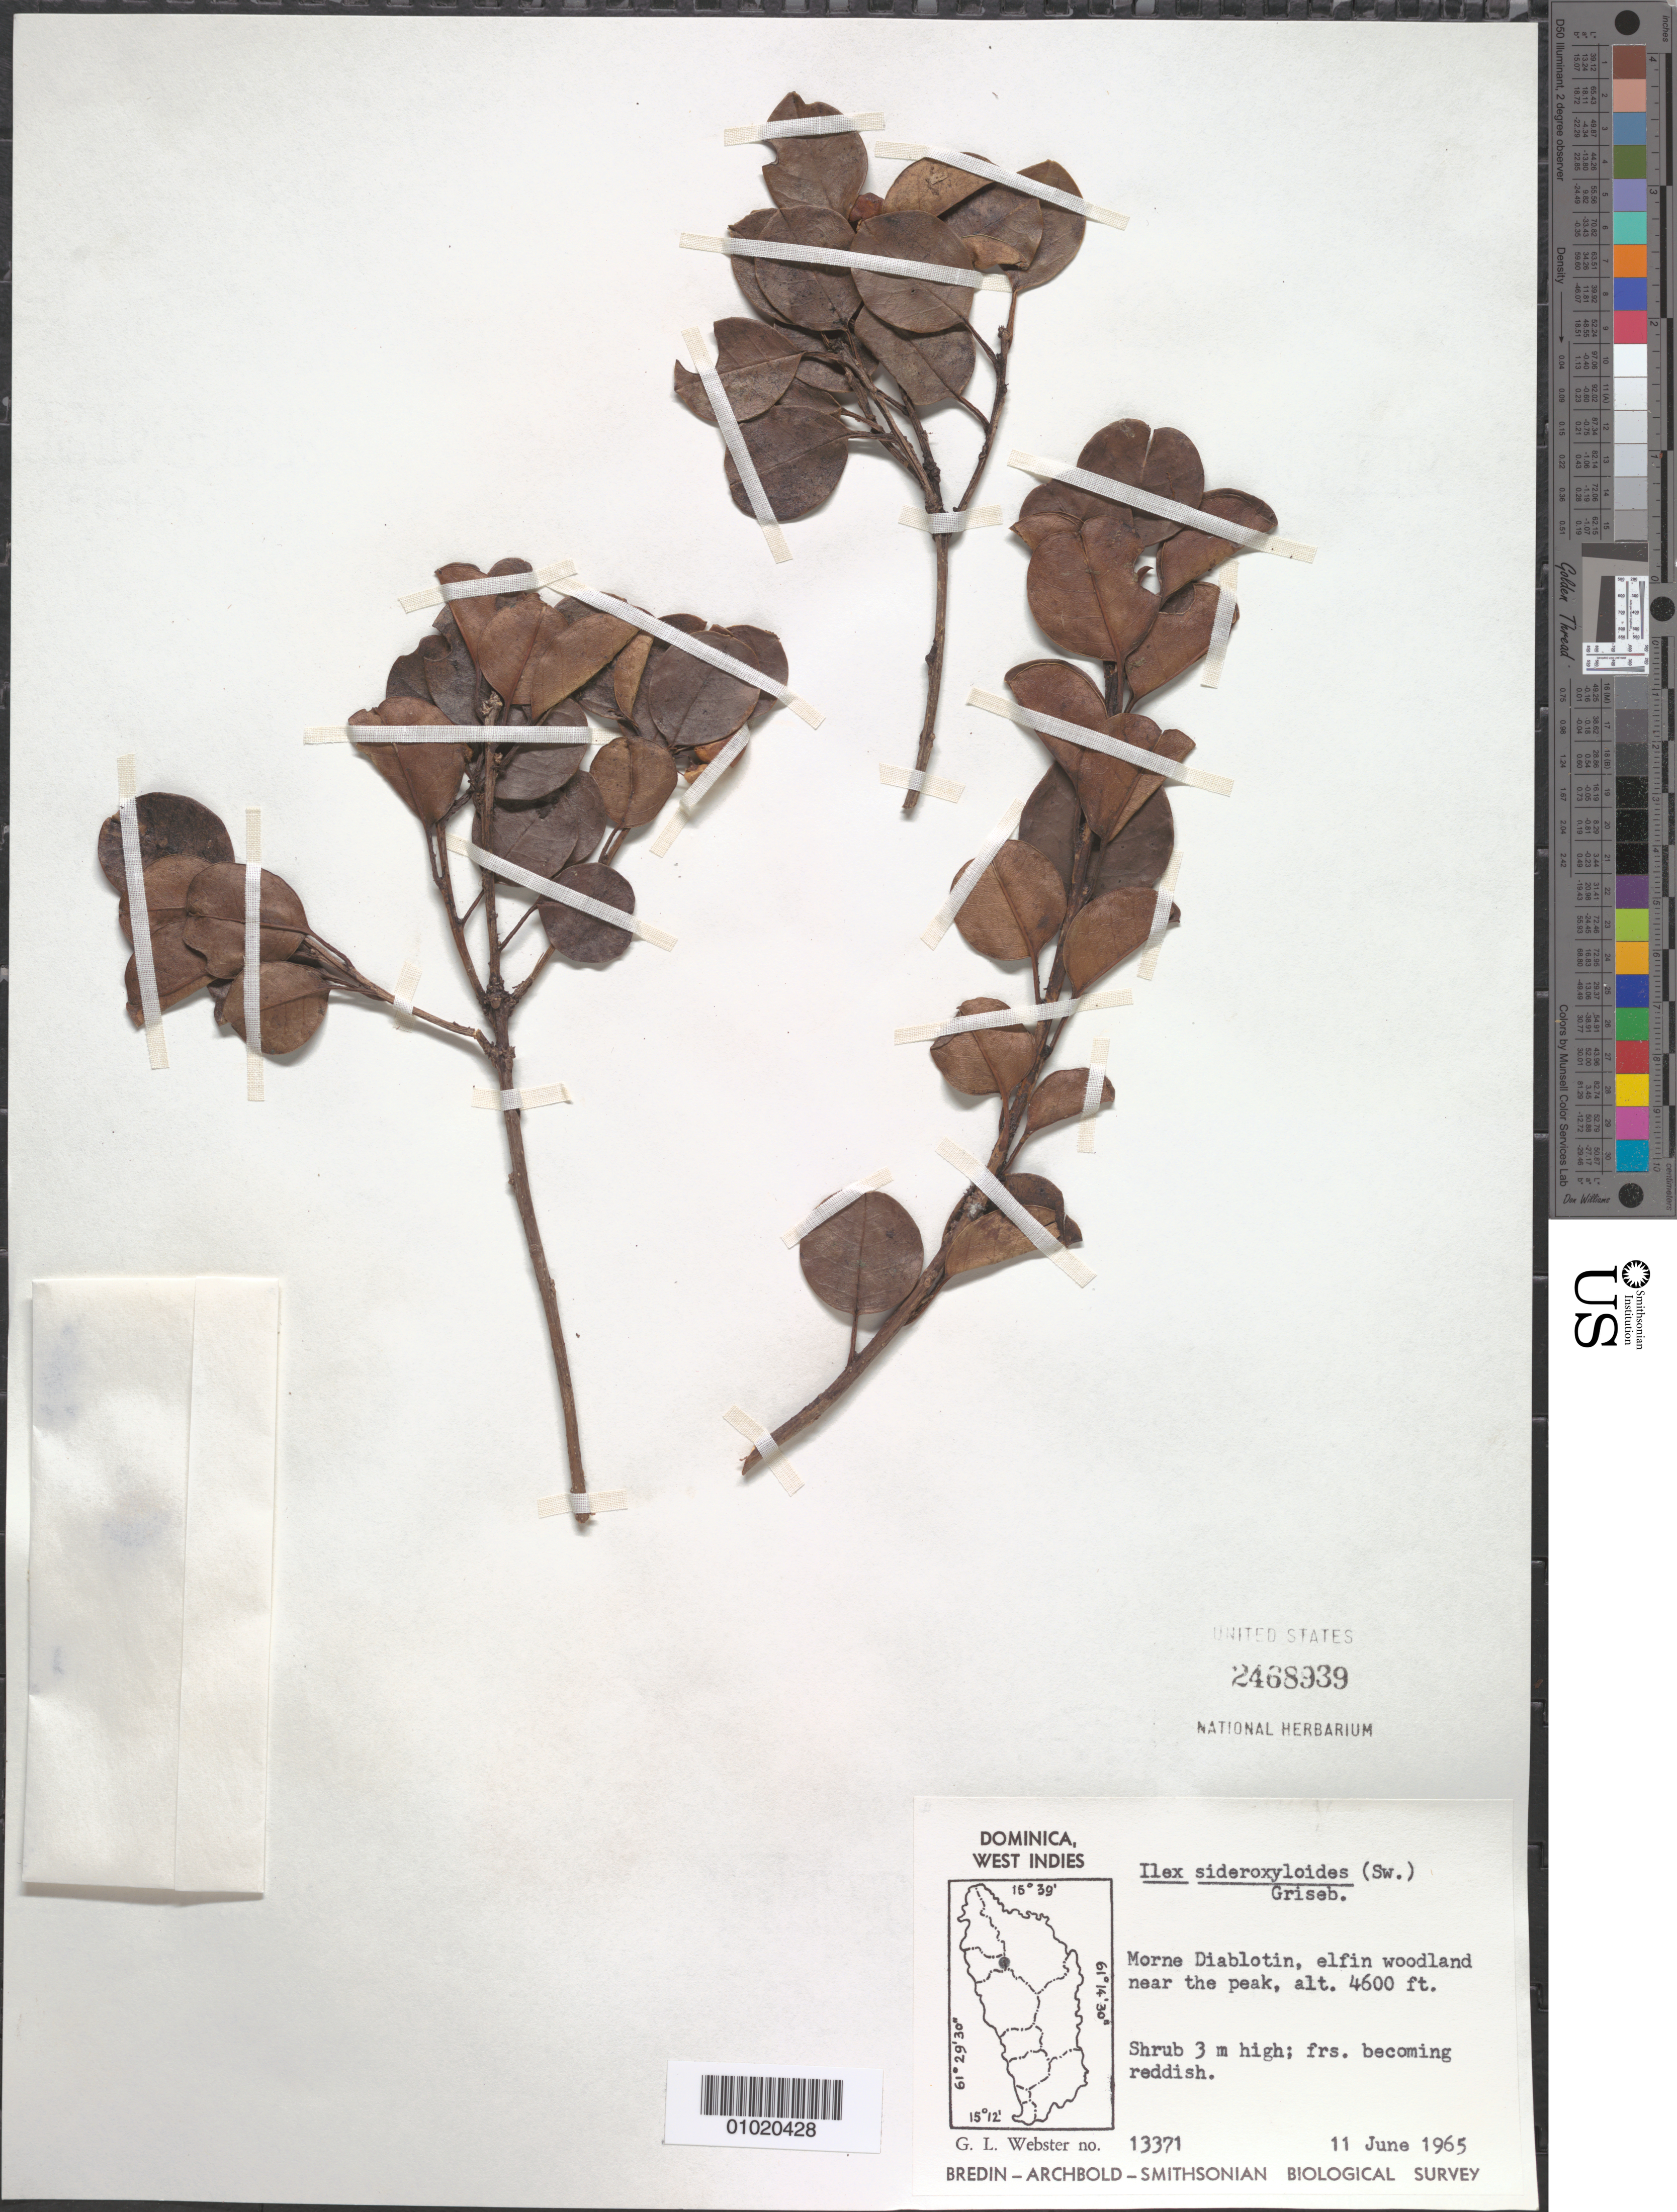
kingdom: Plantae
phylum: Tracheophyta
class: Magnoliopsida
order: Aquifoliales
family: Aquifoliaceae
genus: Ilex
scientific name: Ilex sideroxyloides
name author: (Sw.) Griseb.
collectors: G. L. Webster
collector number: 13371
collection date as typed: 11 Jun 1965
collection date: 1965-06-11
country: Dominica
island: Dominica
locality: Morne Diablotin, elfin woodland near the peak.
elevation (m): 1402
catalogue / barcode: US 2468939